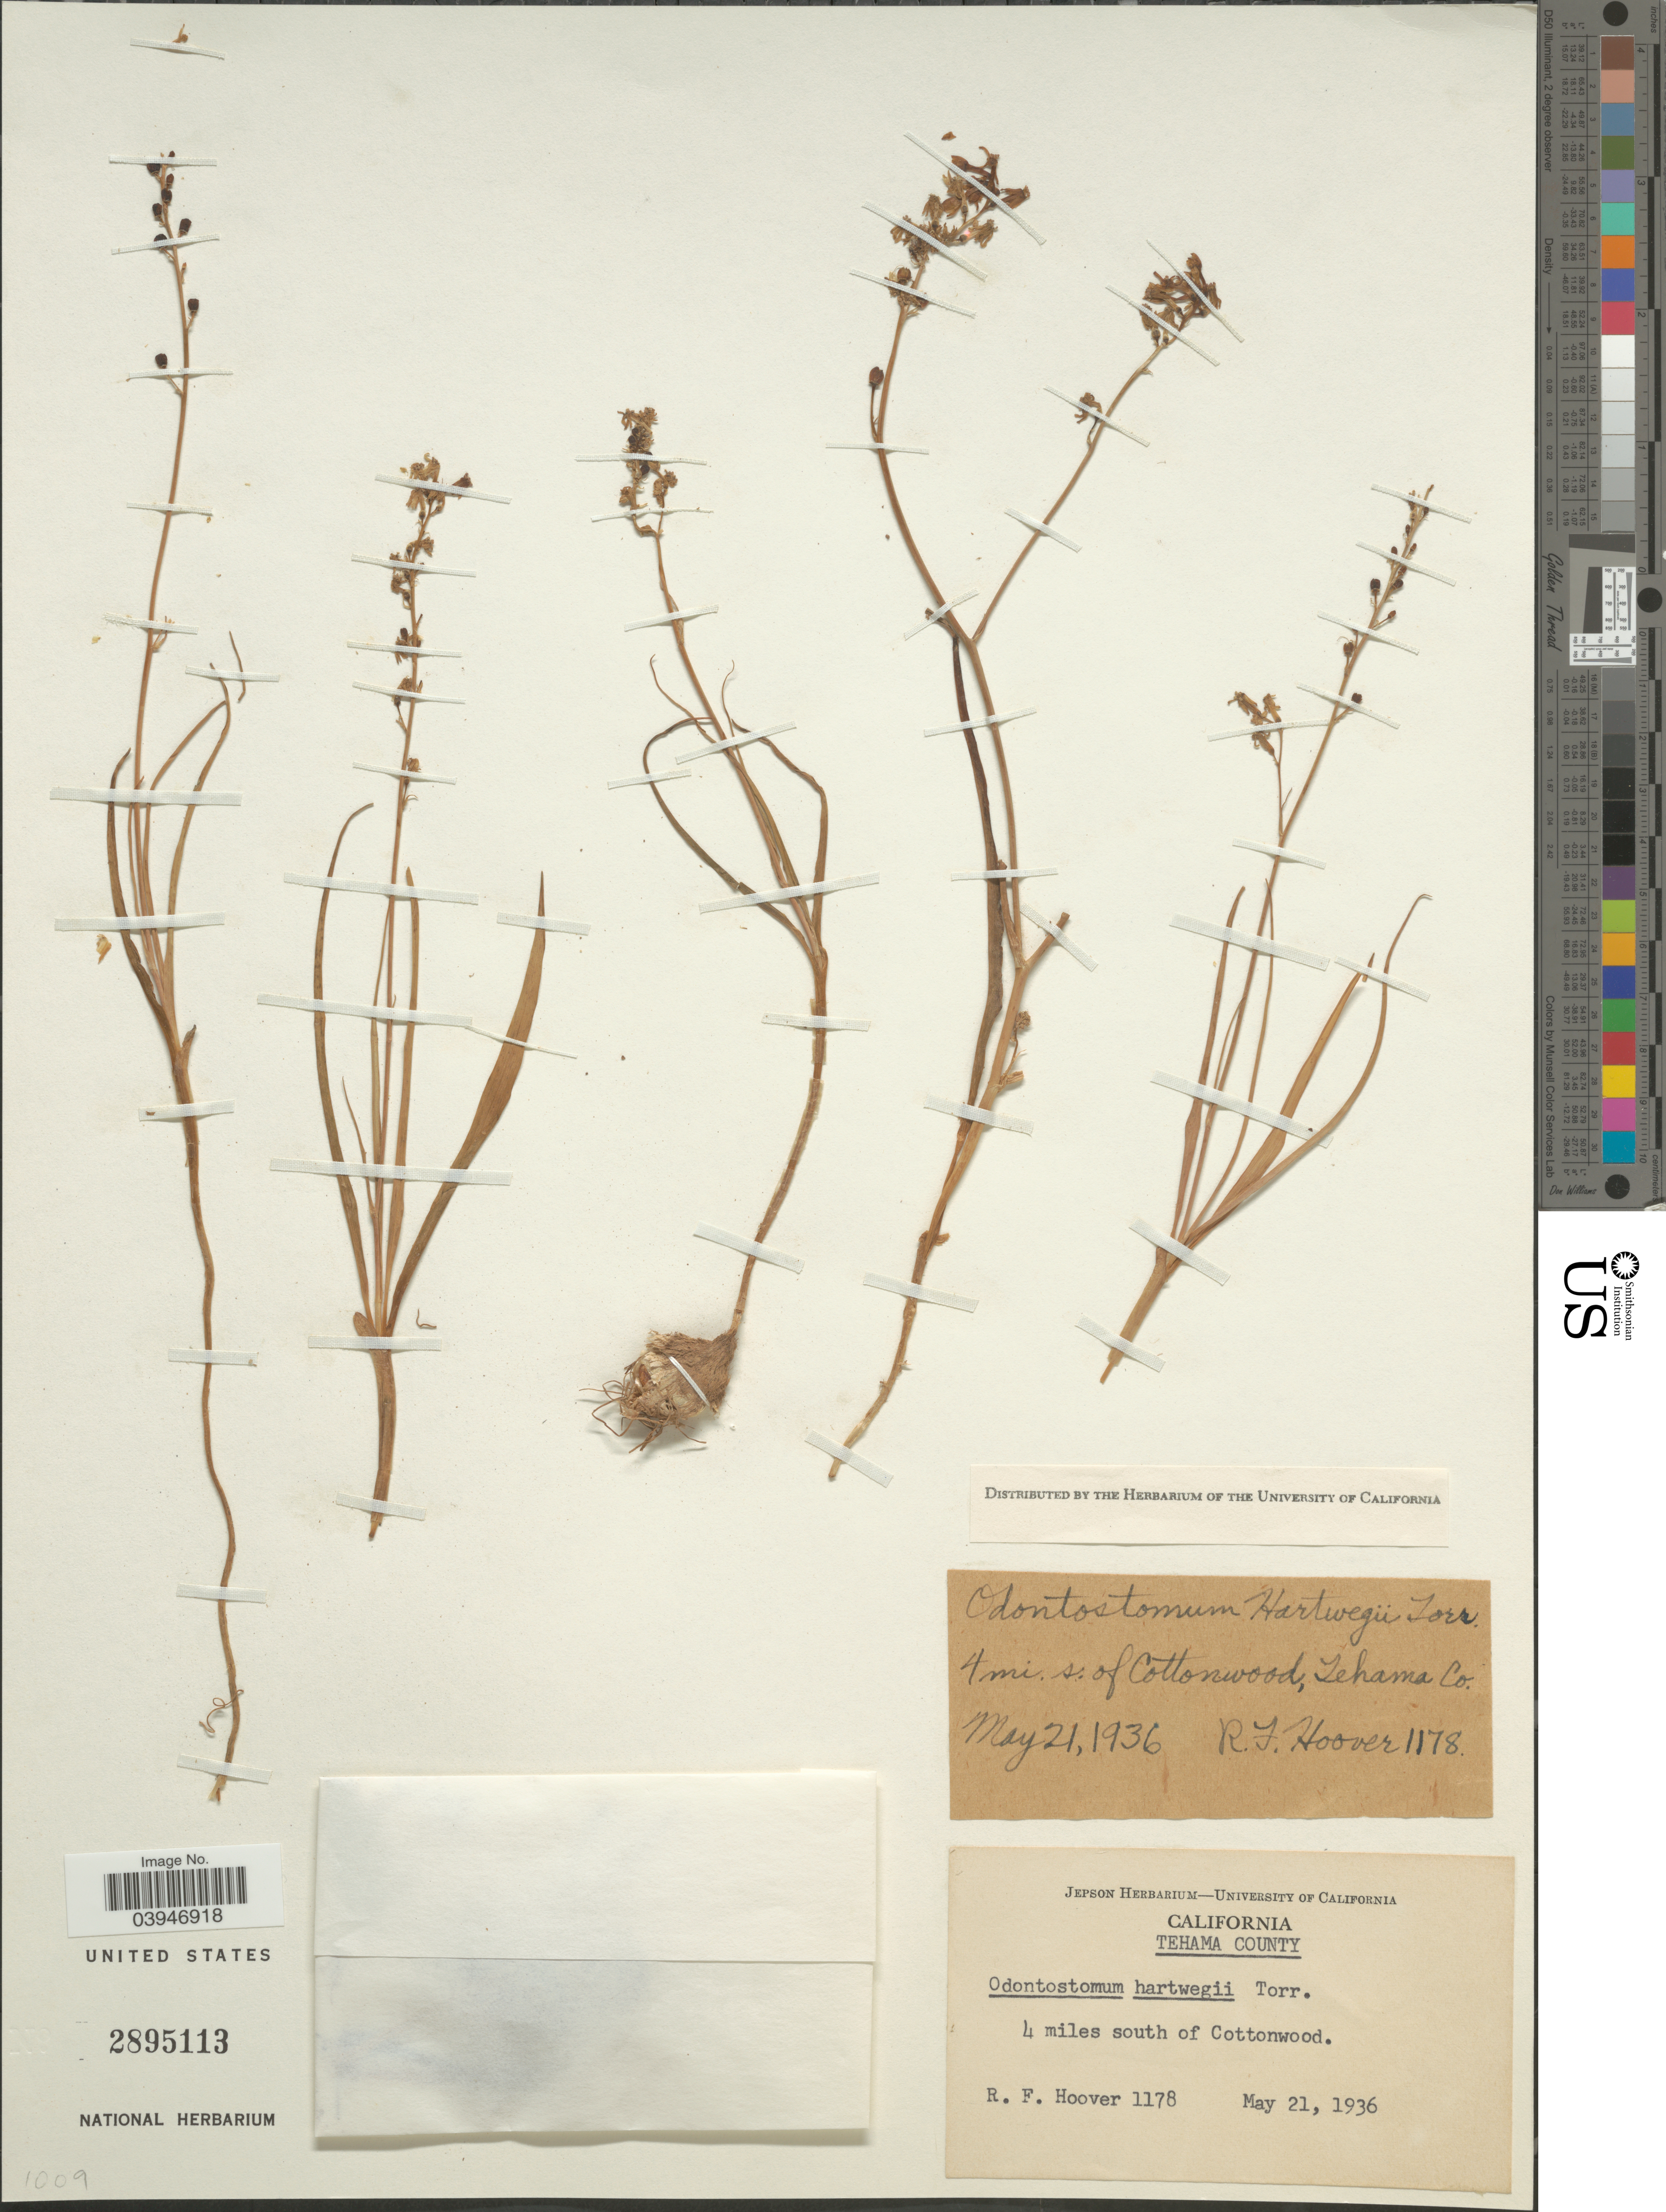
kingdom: Plantae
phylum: Tracheophyta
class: Liliopsida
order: Asparagales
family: Tecophilaeaceae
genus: Odontostomum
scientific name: Odontostomum hartwegii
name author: Torr.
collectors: R. F. Hoover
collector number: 1178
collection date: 1936-05-21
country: United States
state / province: California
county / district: Tehama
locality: Tehama County. 4 miles south of Cottonwood.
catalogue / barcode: US 2895113